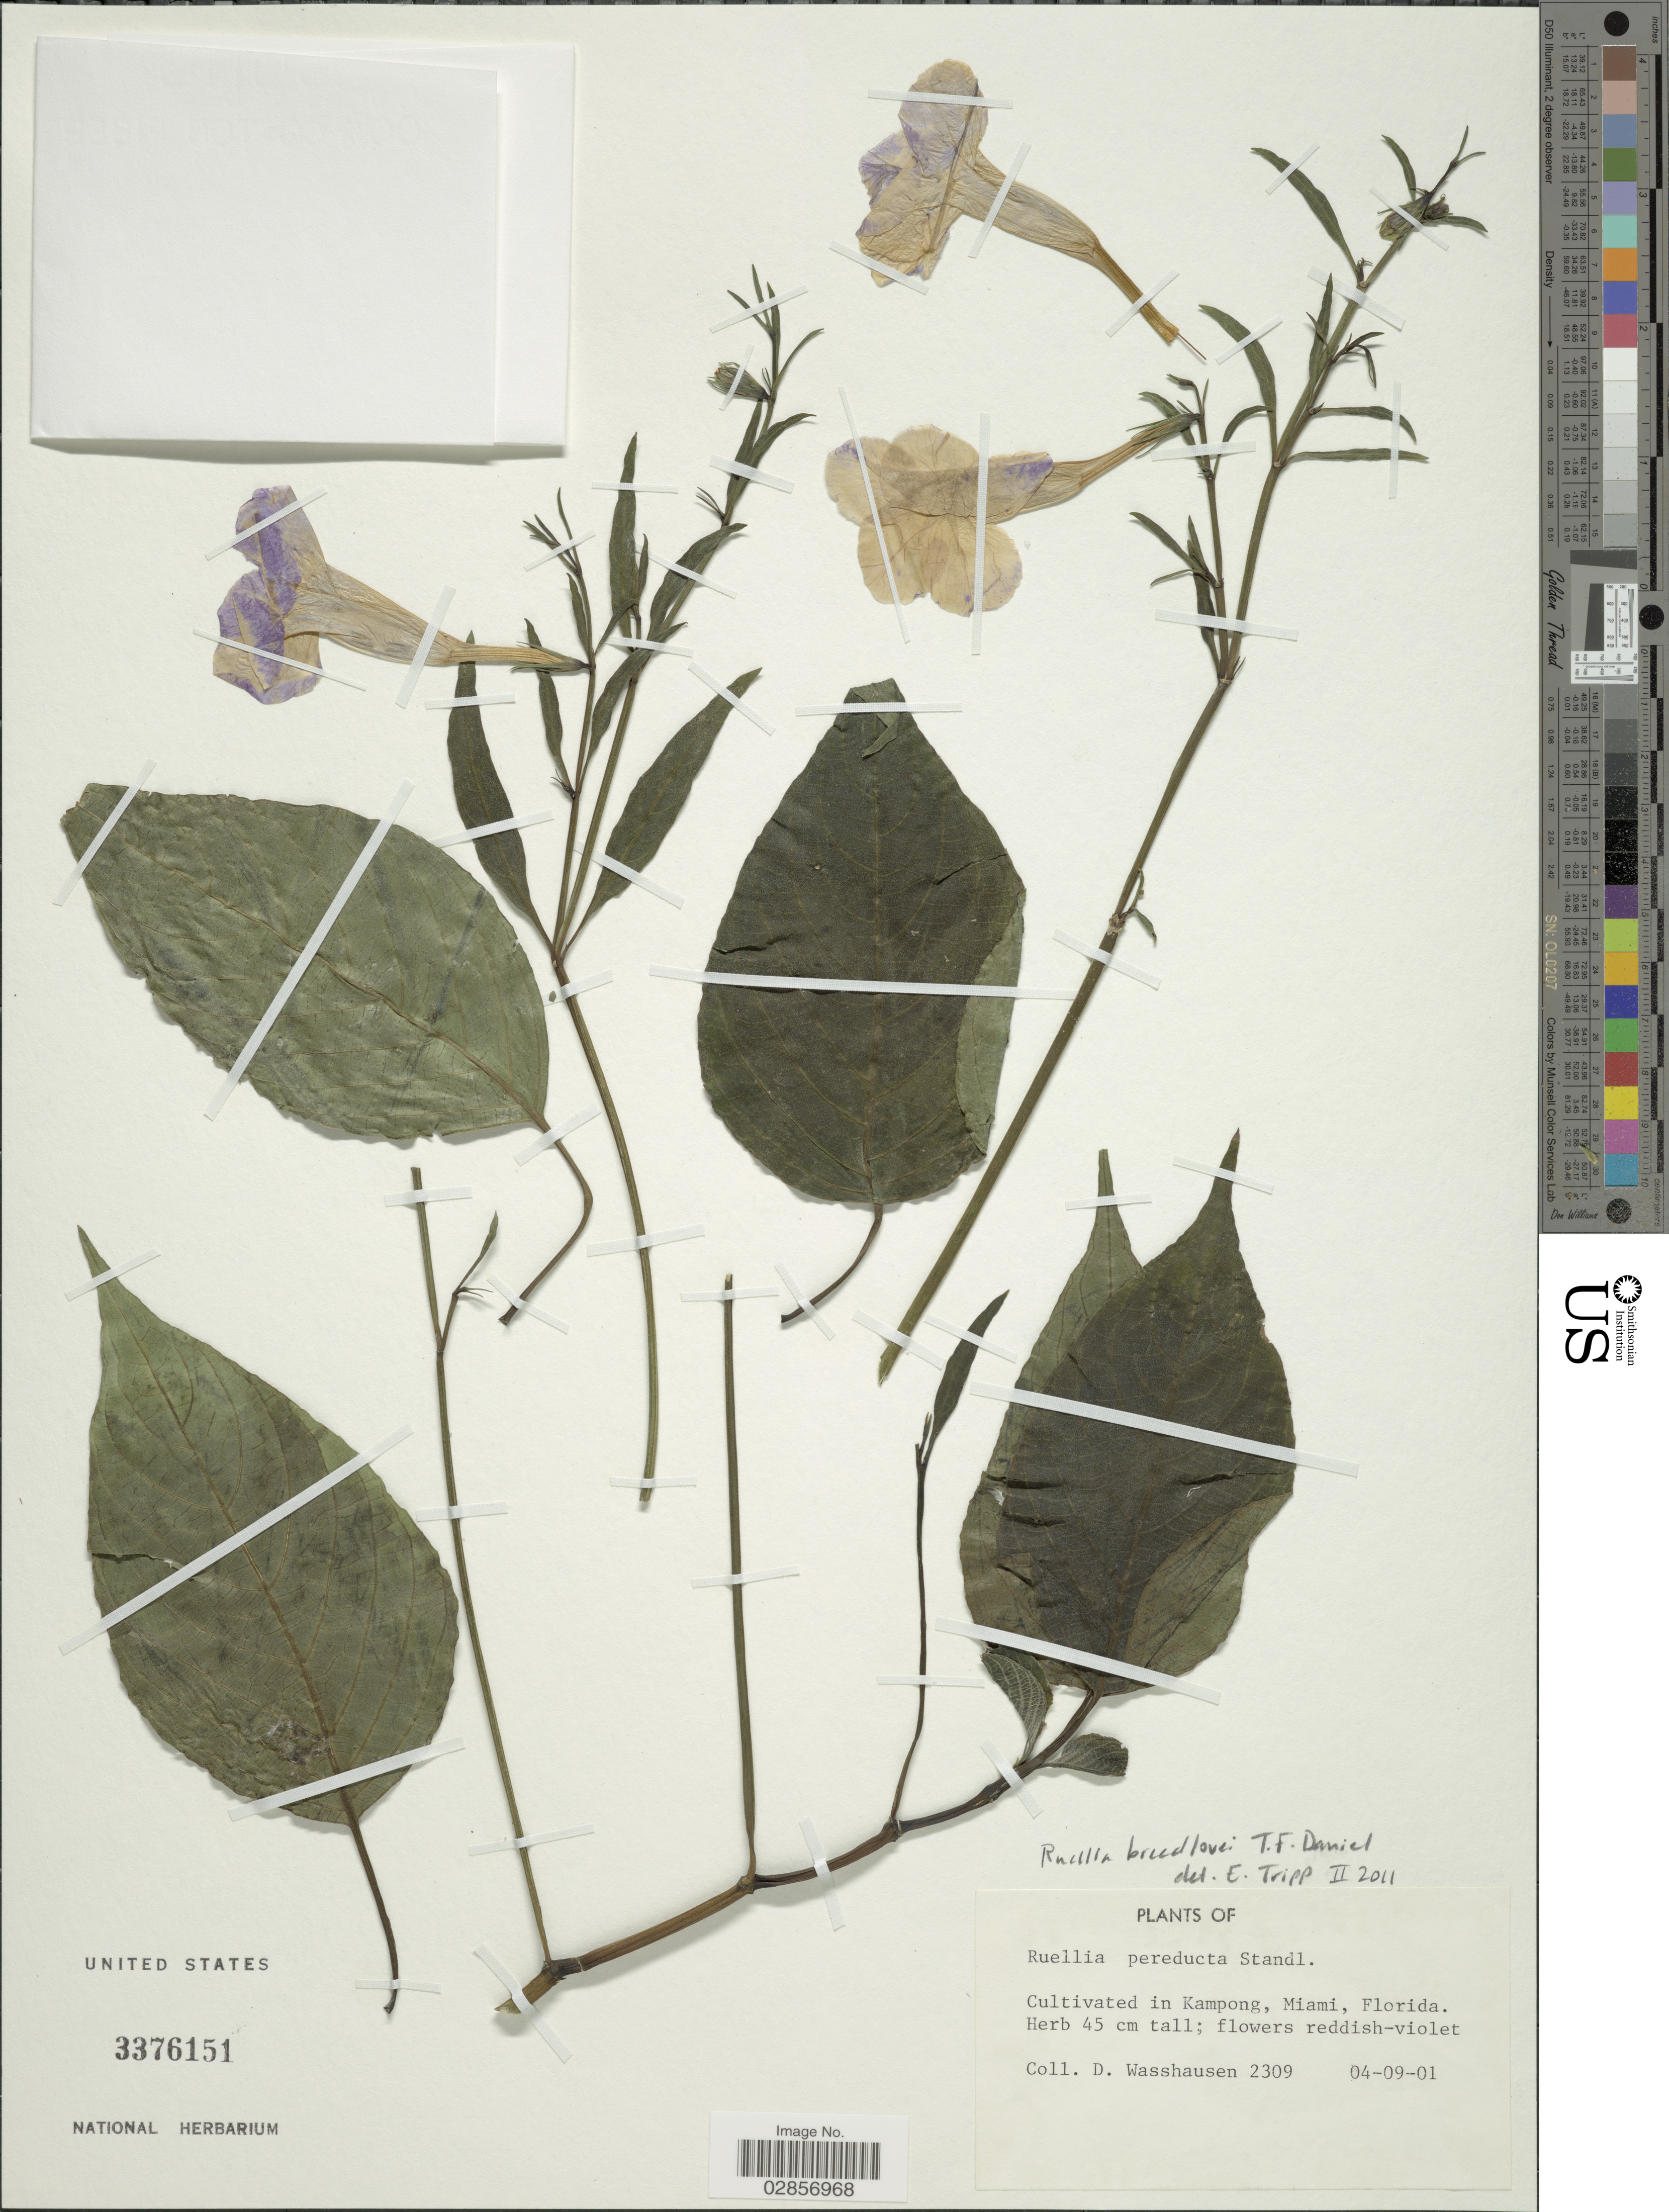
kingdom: Plantae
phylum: Tracheophyta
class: Magnoliopsida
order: Lamiales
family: Acanthaceae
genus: Ruellia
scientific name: Ruellia breedlovei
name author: T.F. Daniel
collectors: D. C. Wasshausen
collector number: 2309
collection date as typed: Transcribed d/m/y: 9/1/1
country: United States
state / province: Florida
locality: Cultivated in Kampong, Miami, Florida.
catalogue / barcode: US 3376151